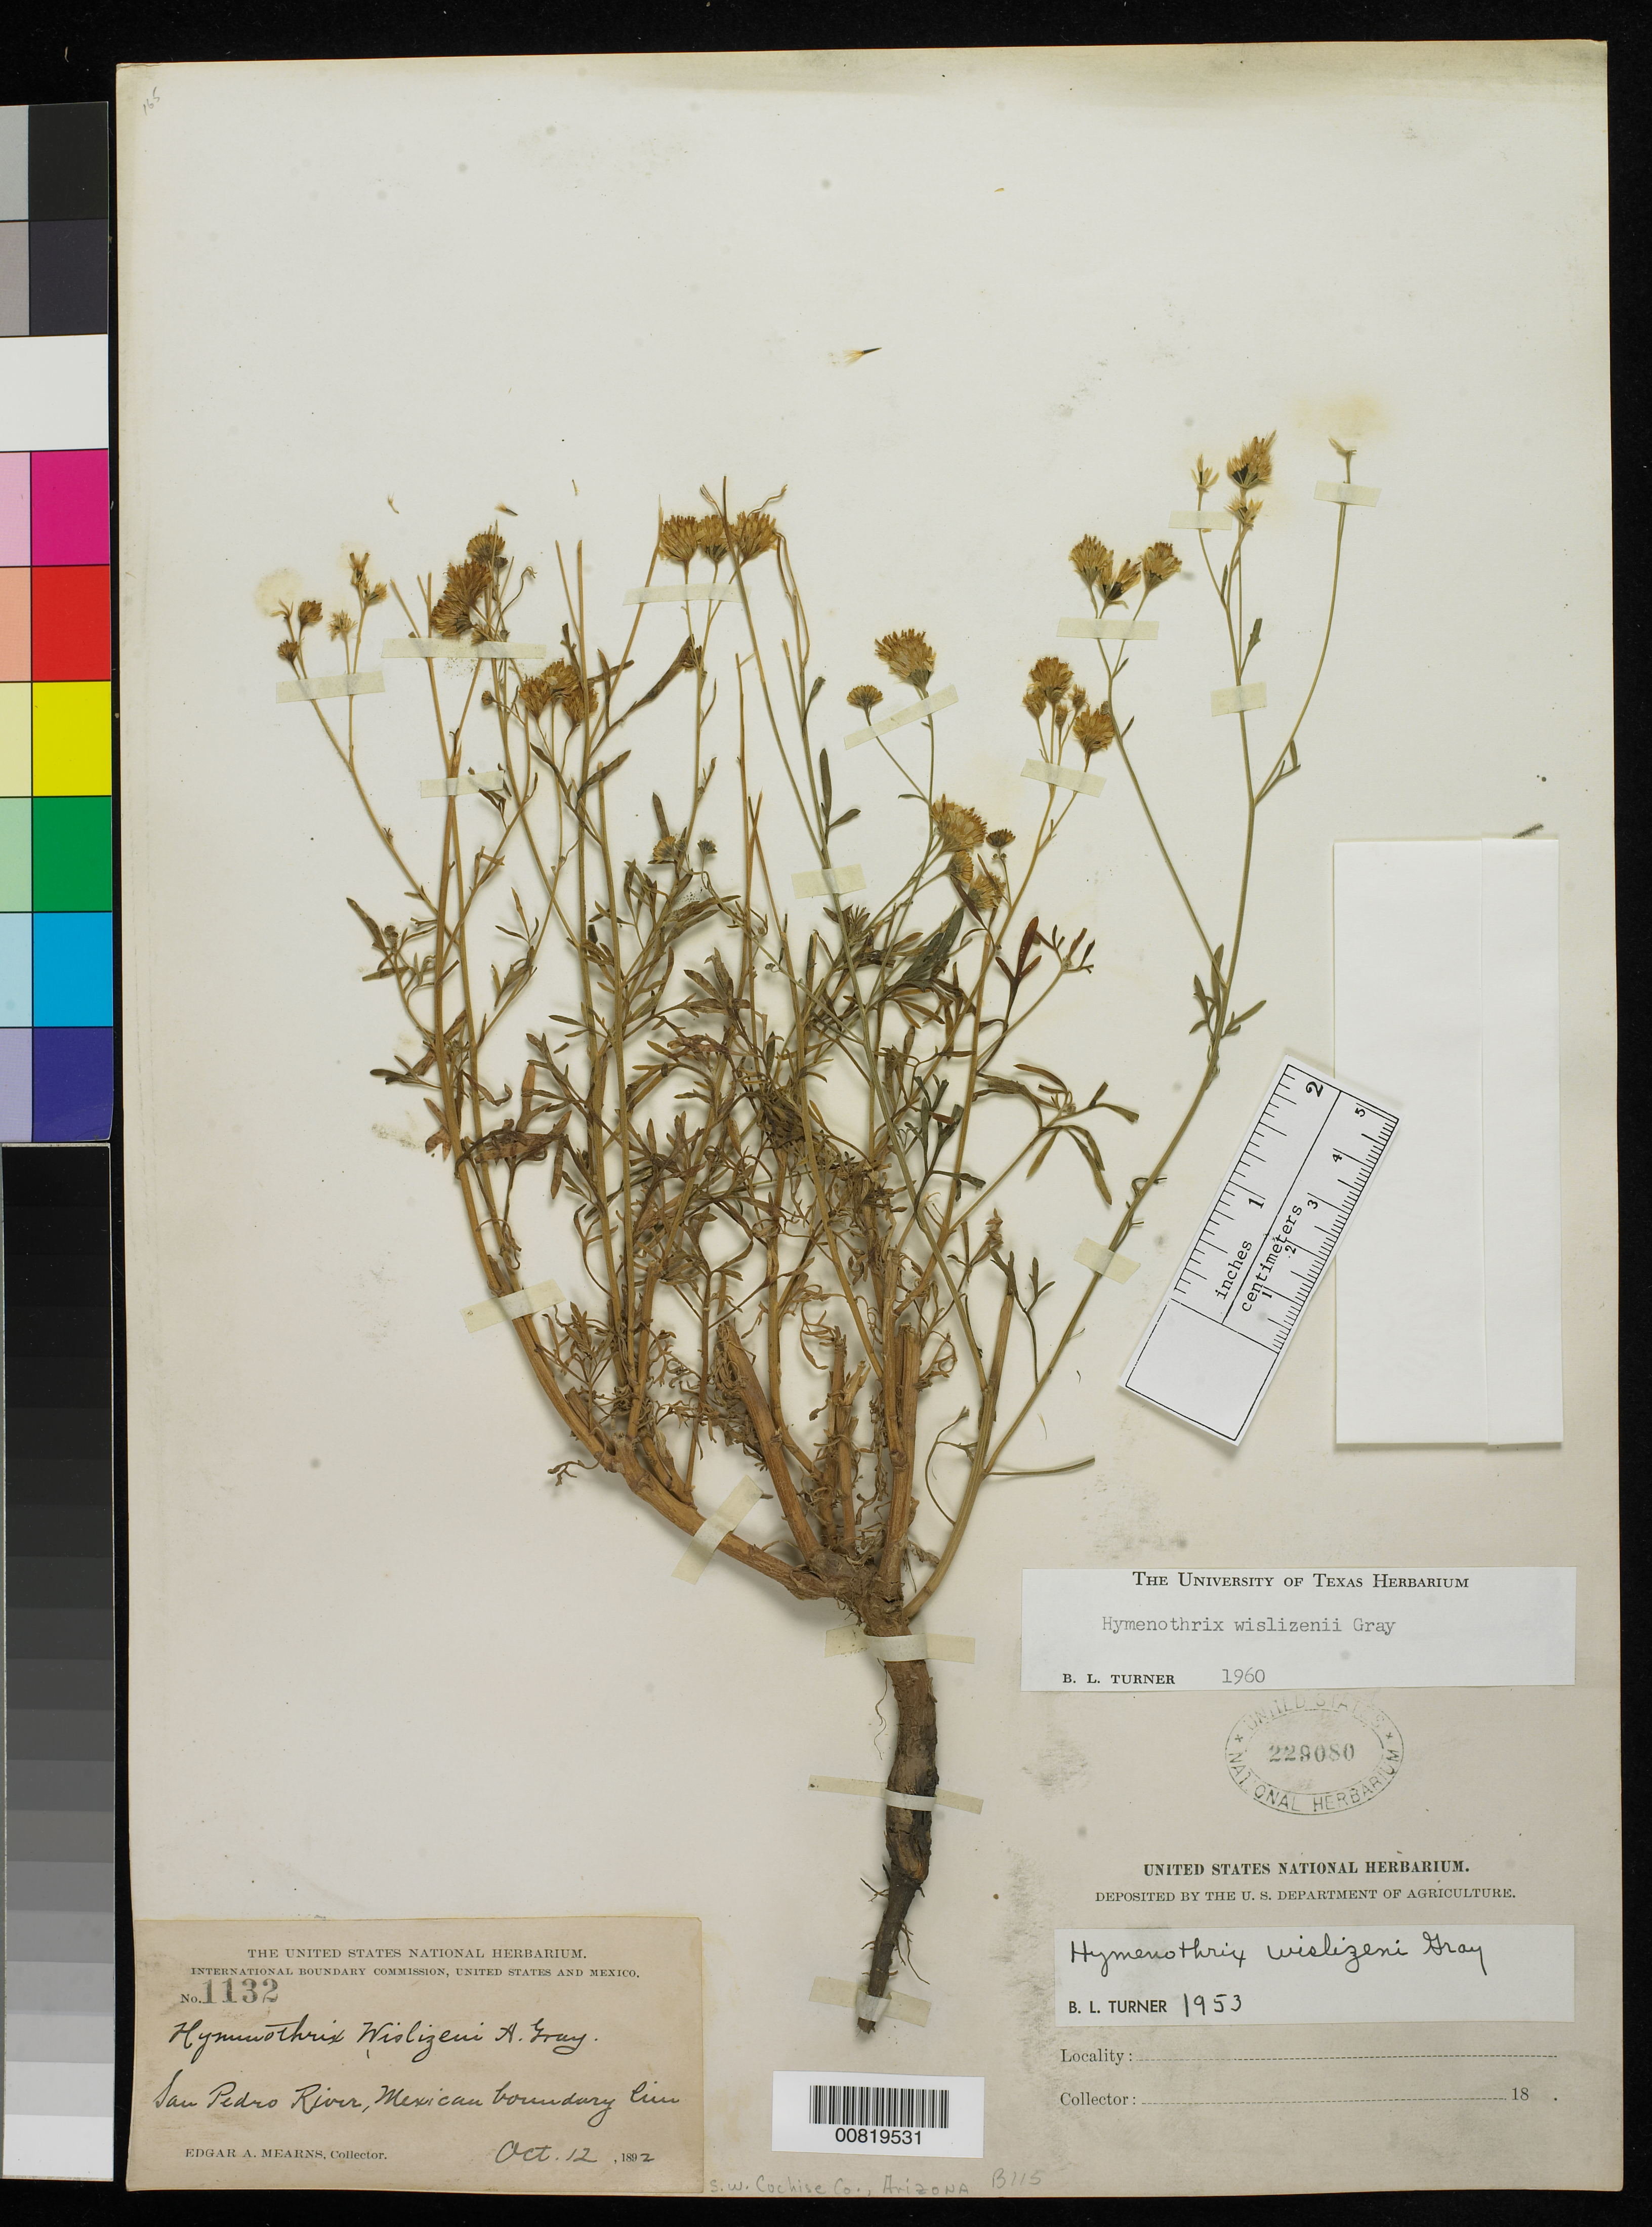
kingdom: Plantae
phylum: Tracheophyta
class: Magnoliopsida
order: Asterales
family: Asteraceae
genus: Hymenothrix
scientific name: Hymenothrix wislizenii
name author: A. Gray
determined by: Turner, B. L.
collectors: E. A. Mearns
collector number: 1132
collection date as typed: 12 Oct 1892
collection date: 1892-10-12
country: United States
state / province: Arizona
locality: San Pedro River, Mexican Boundary Line.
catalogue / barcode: US 229080